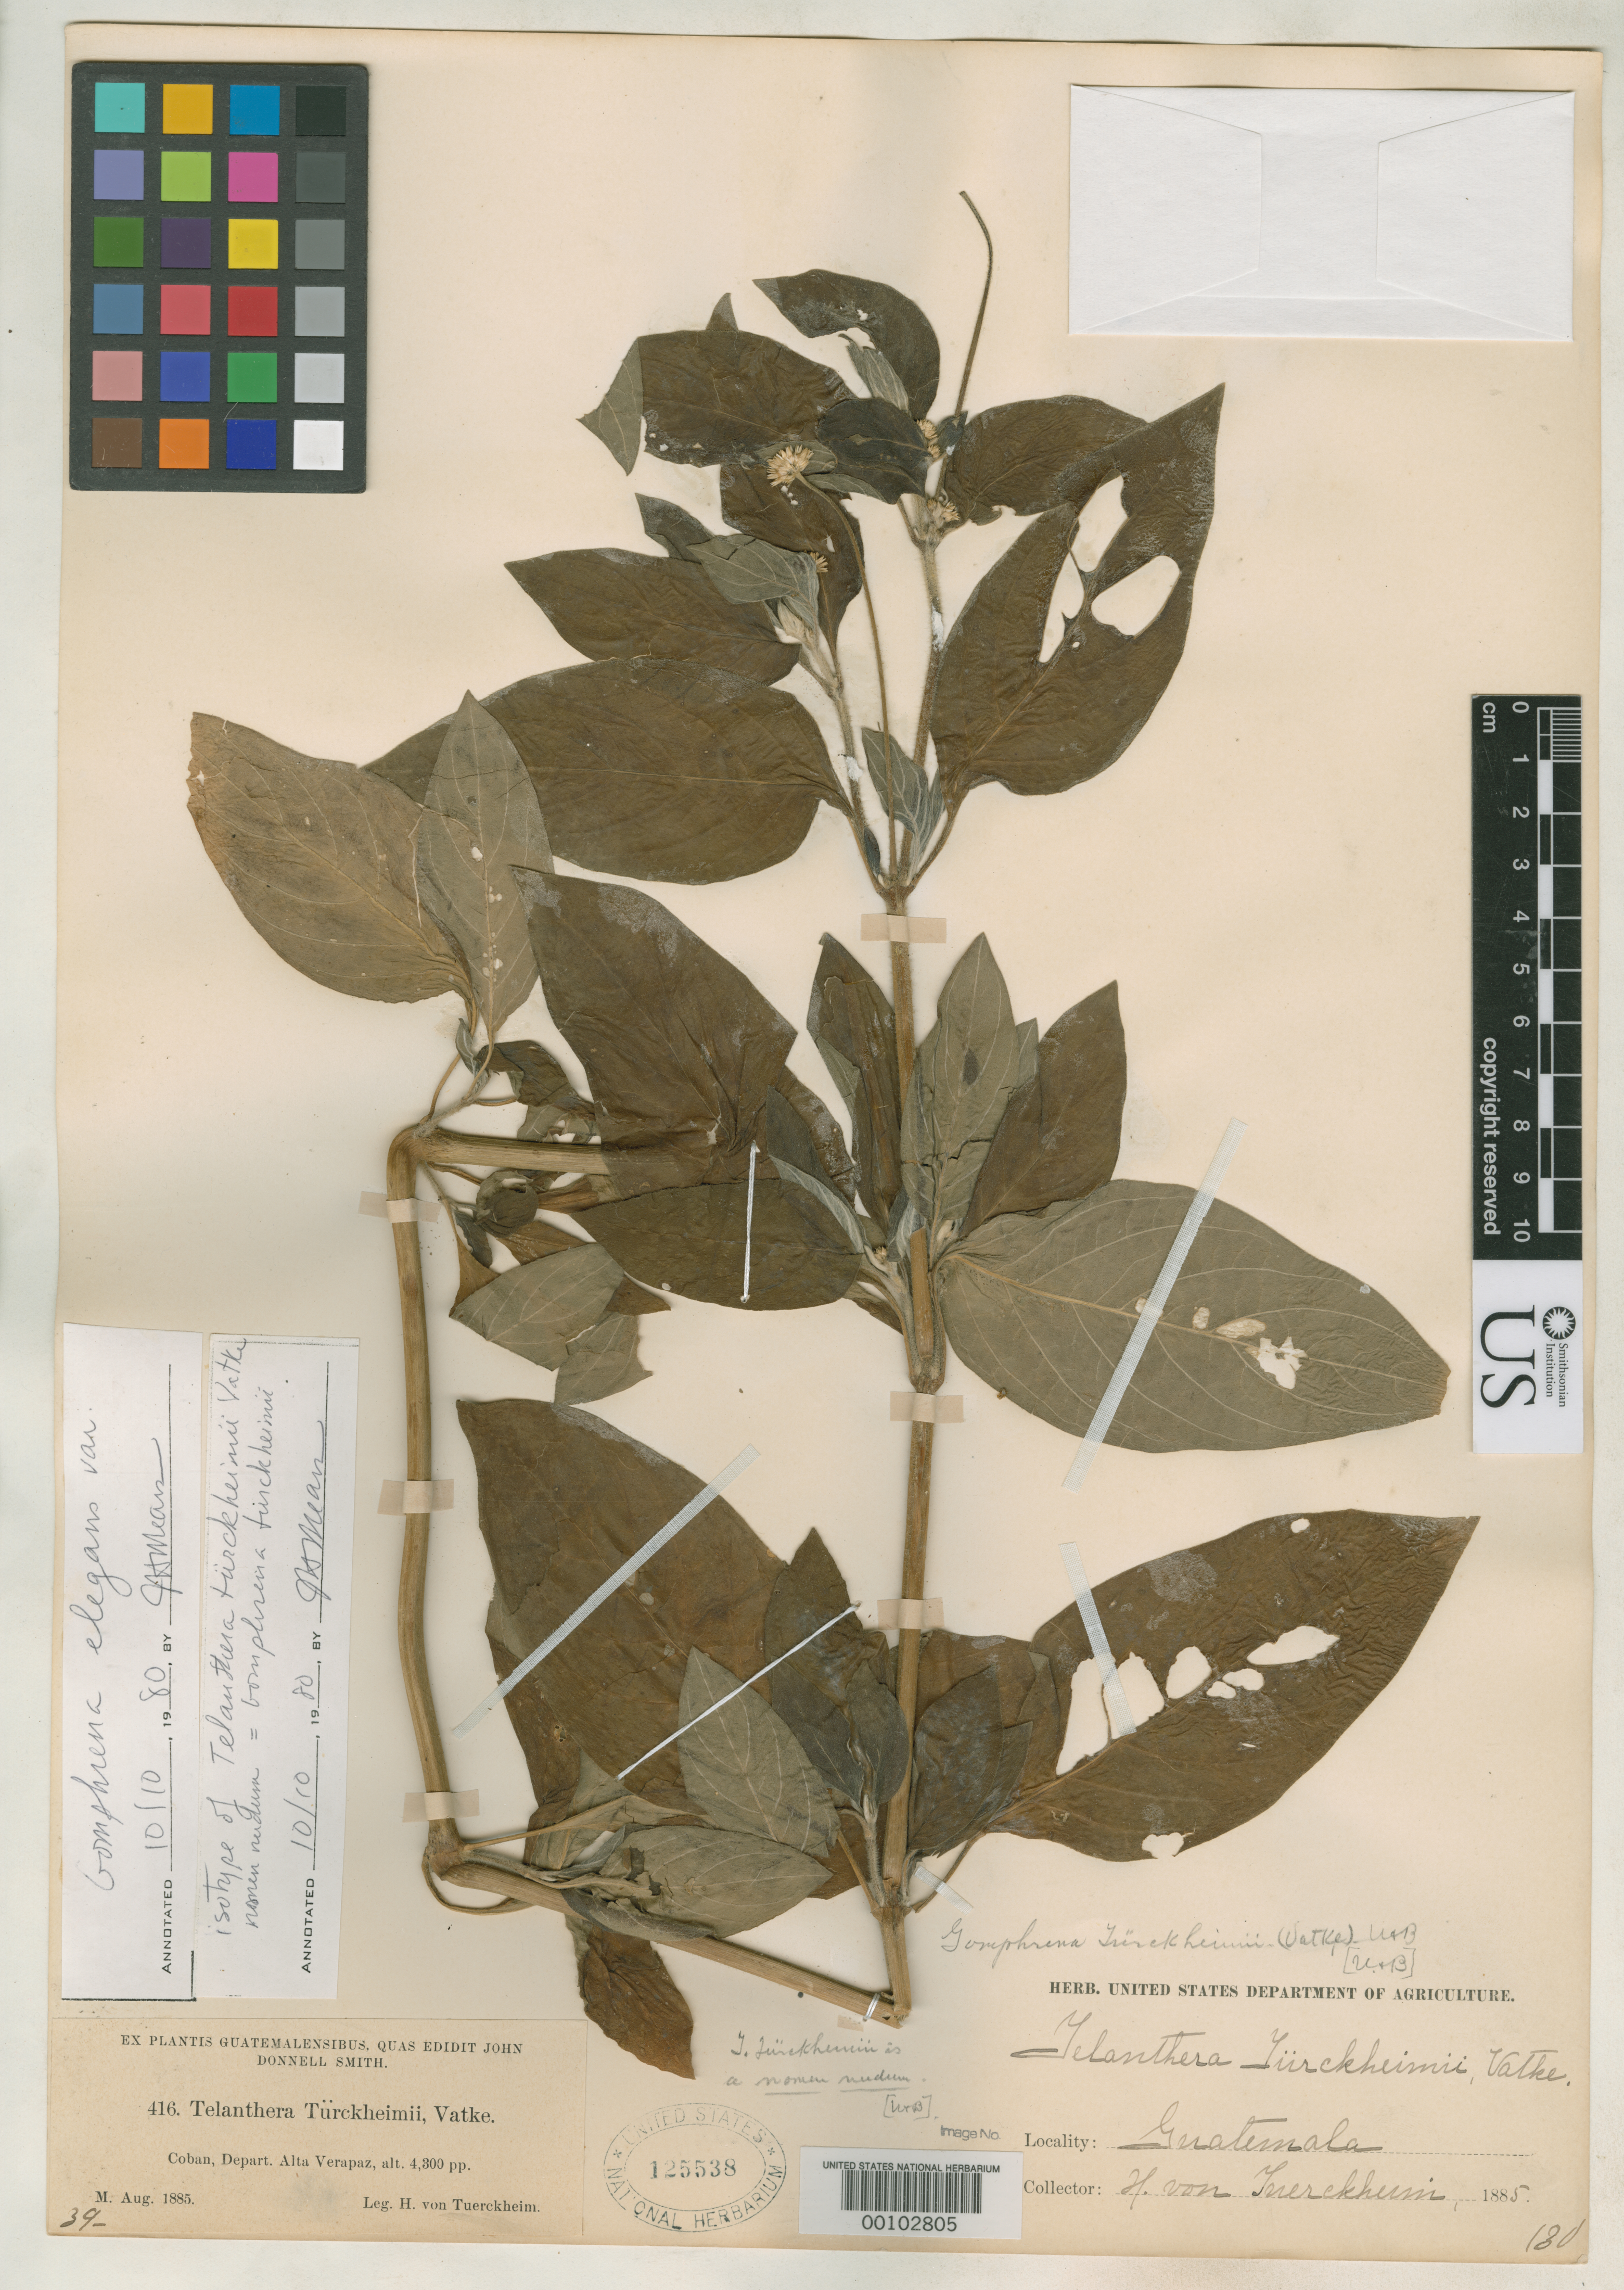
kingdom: Plantae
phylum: Tracheophyta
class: Magnoliopsida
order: Caryophyllales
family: Amaranthaceae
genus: Gomphrena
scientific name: Gomphrena tuerckheimii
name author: Uline & W.L. Bray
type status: Type Collection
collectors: H. von Türckheim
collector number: J.D.S. 416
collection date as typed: Aug 1885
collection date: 1885-08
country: Guatemala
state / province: Alta Verapaz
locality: Cobán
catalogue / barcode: US 125538